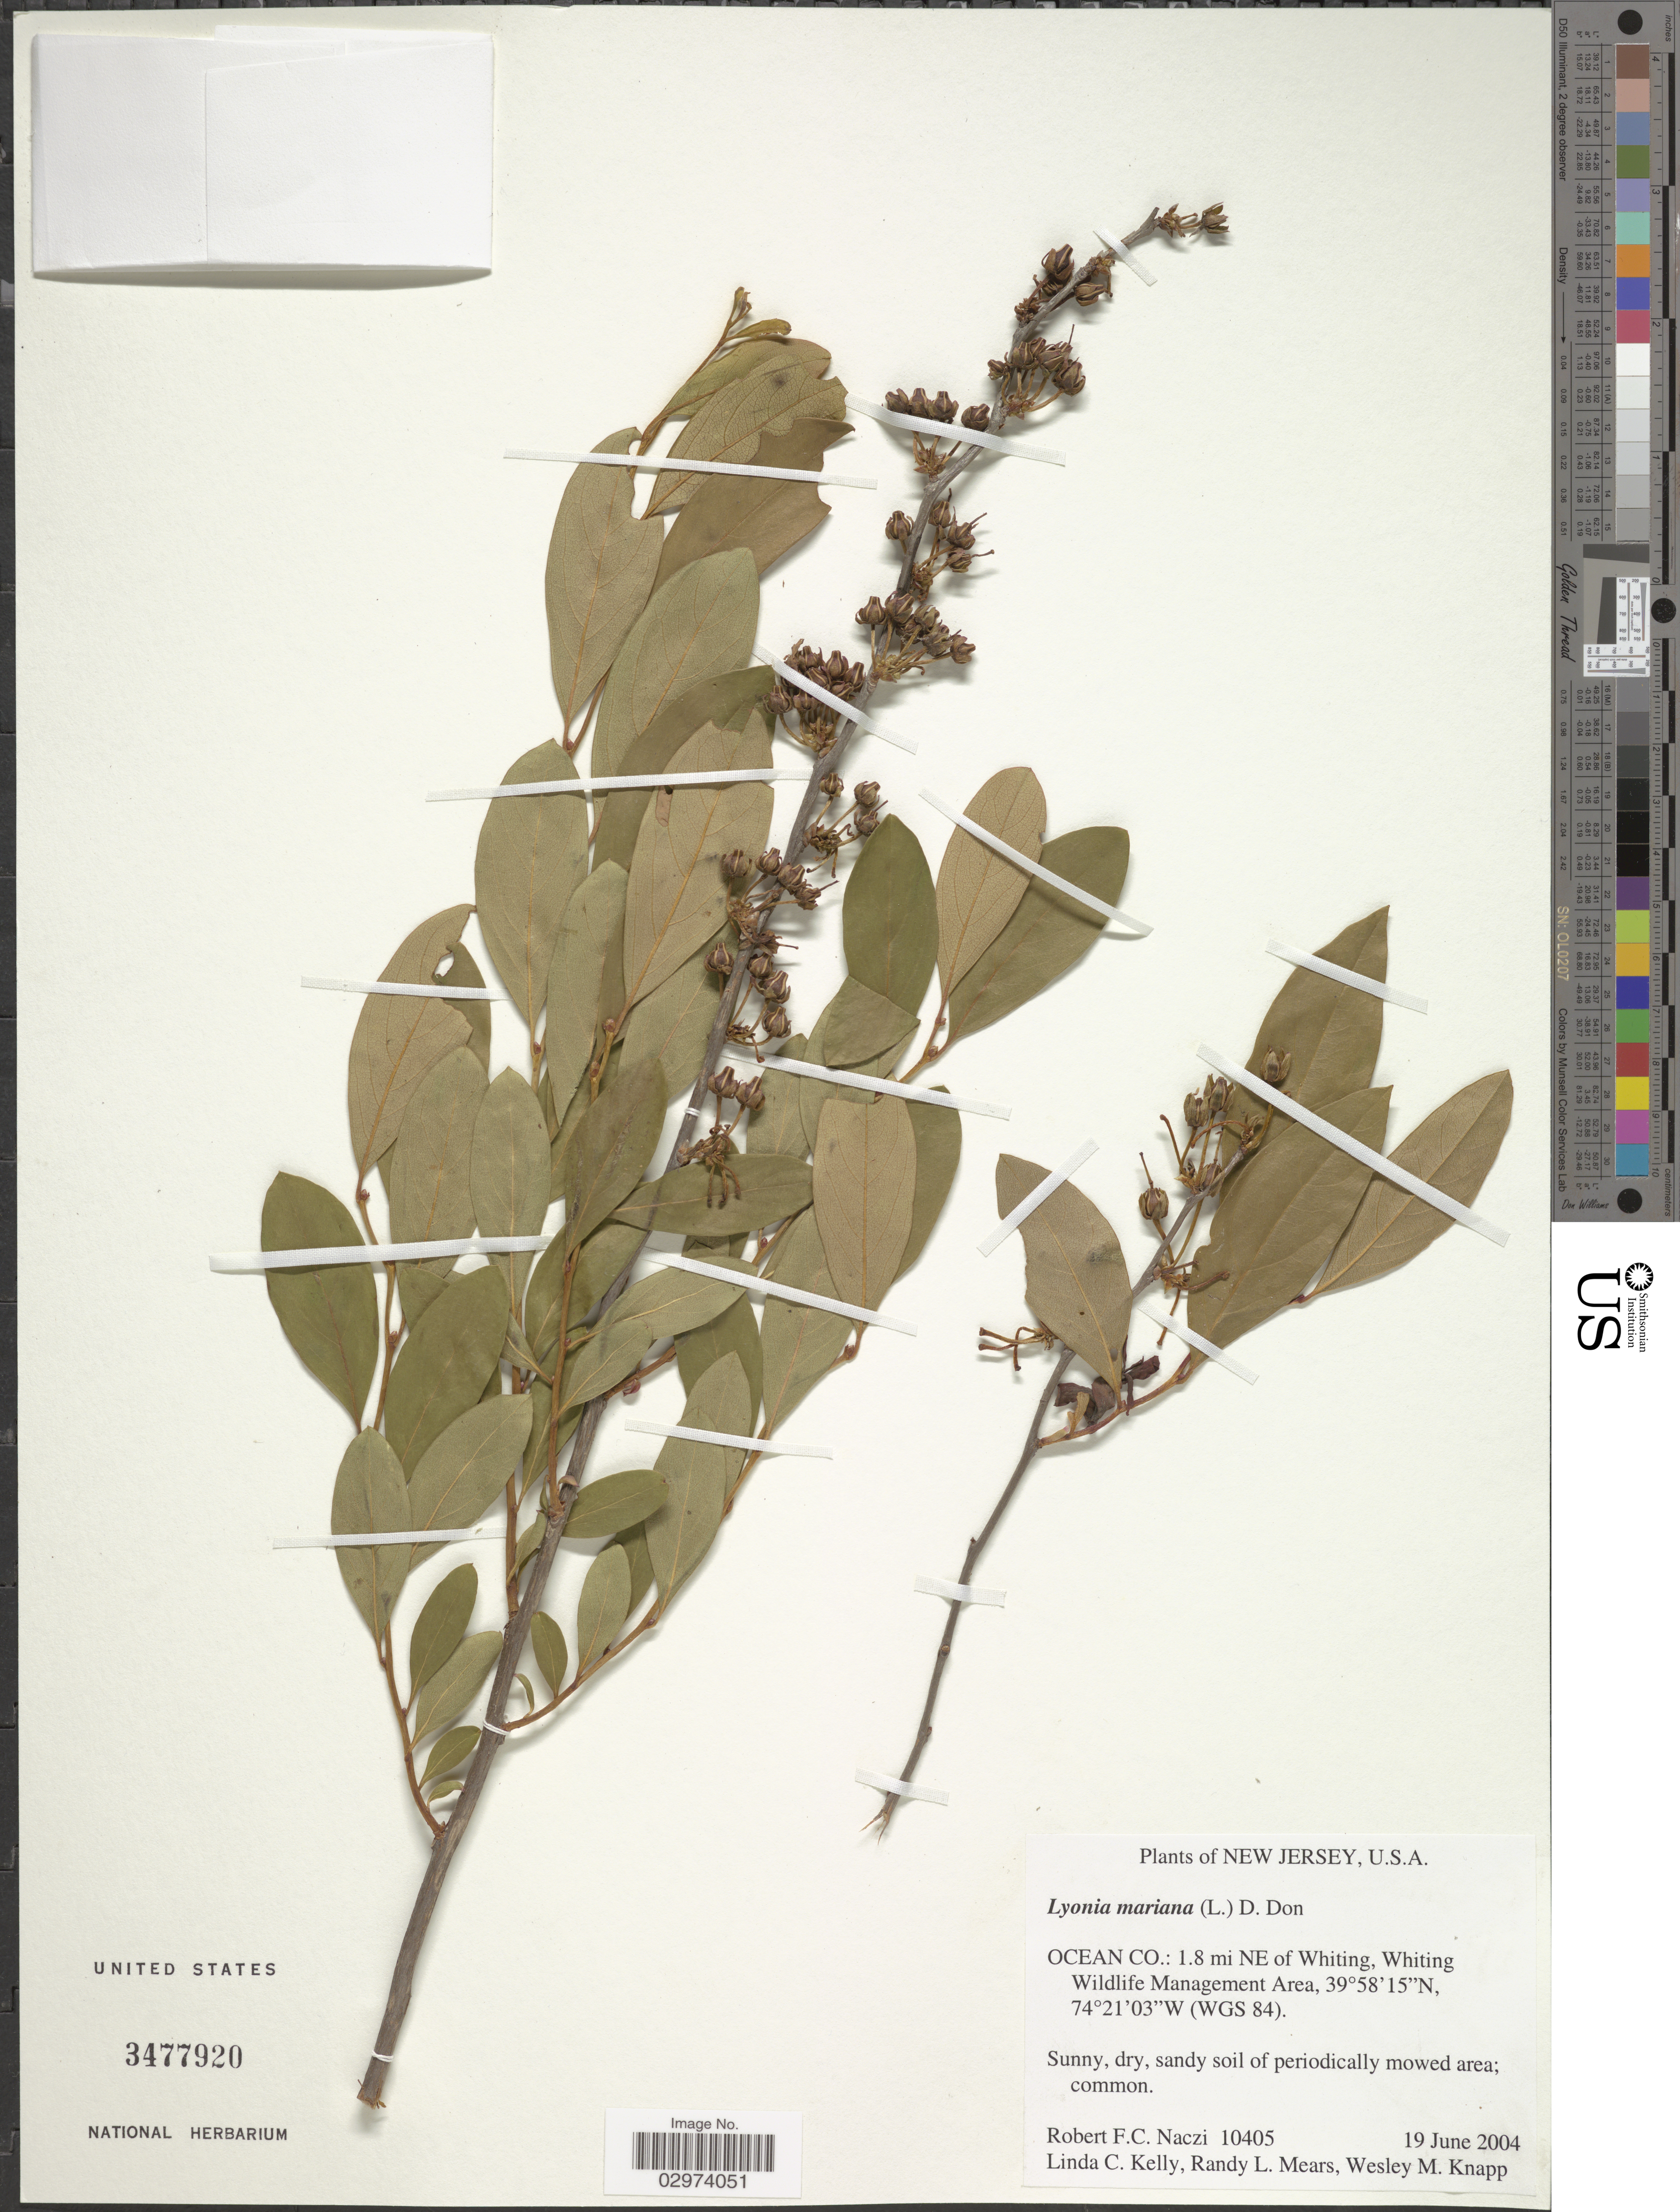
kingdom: Plantae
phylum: Tracheophyta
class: Magnoliopsida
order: Ericales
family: Ericaceae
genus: Lyonia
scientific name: Lyonia mariana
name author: (L.) D. Don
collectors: R. F. C. Naczi, L. Kelly, R. Mears & W. Knapp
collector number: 10405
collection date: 2004-06-19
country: United States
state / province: New Jersey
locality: Ocean Co.: 1.8 mi NE of Whiting, Whiting Wildlife Management Area.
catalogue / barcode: US 3477920